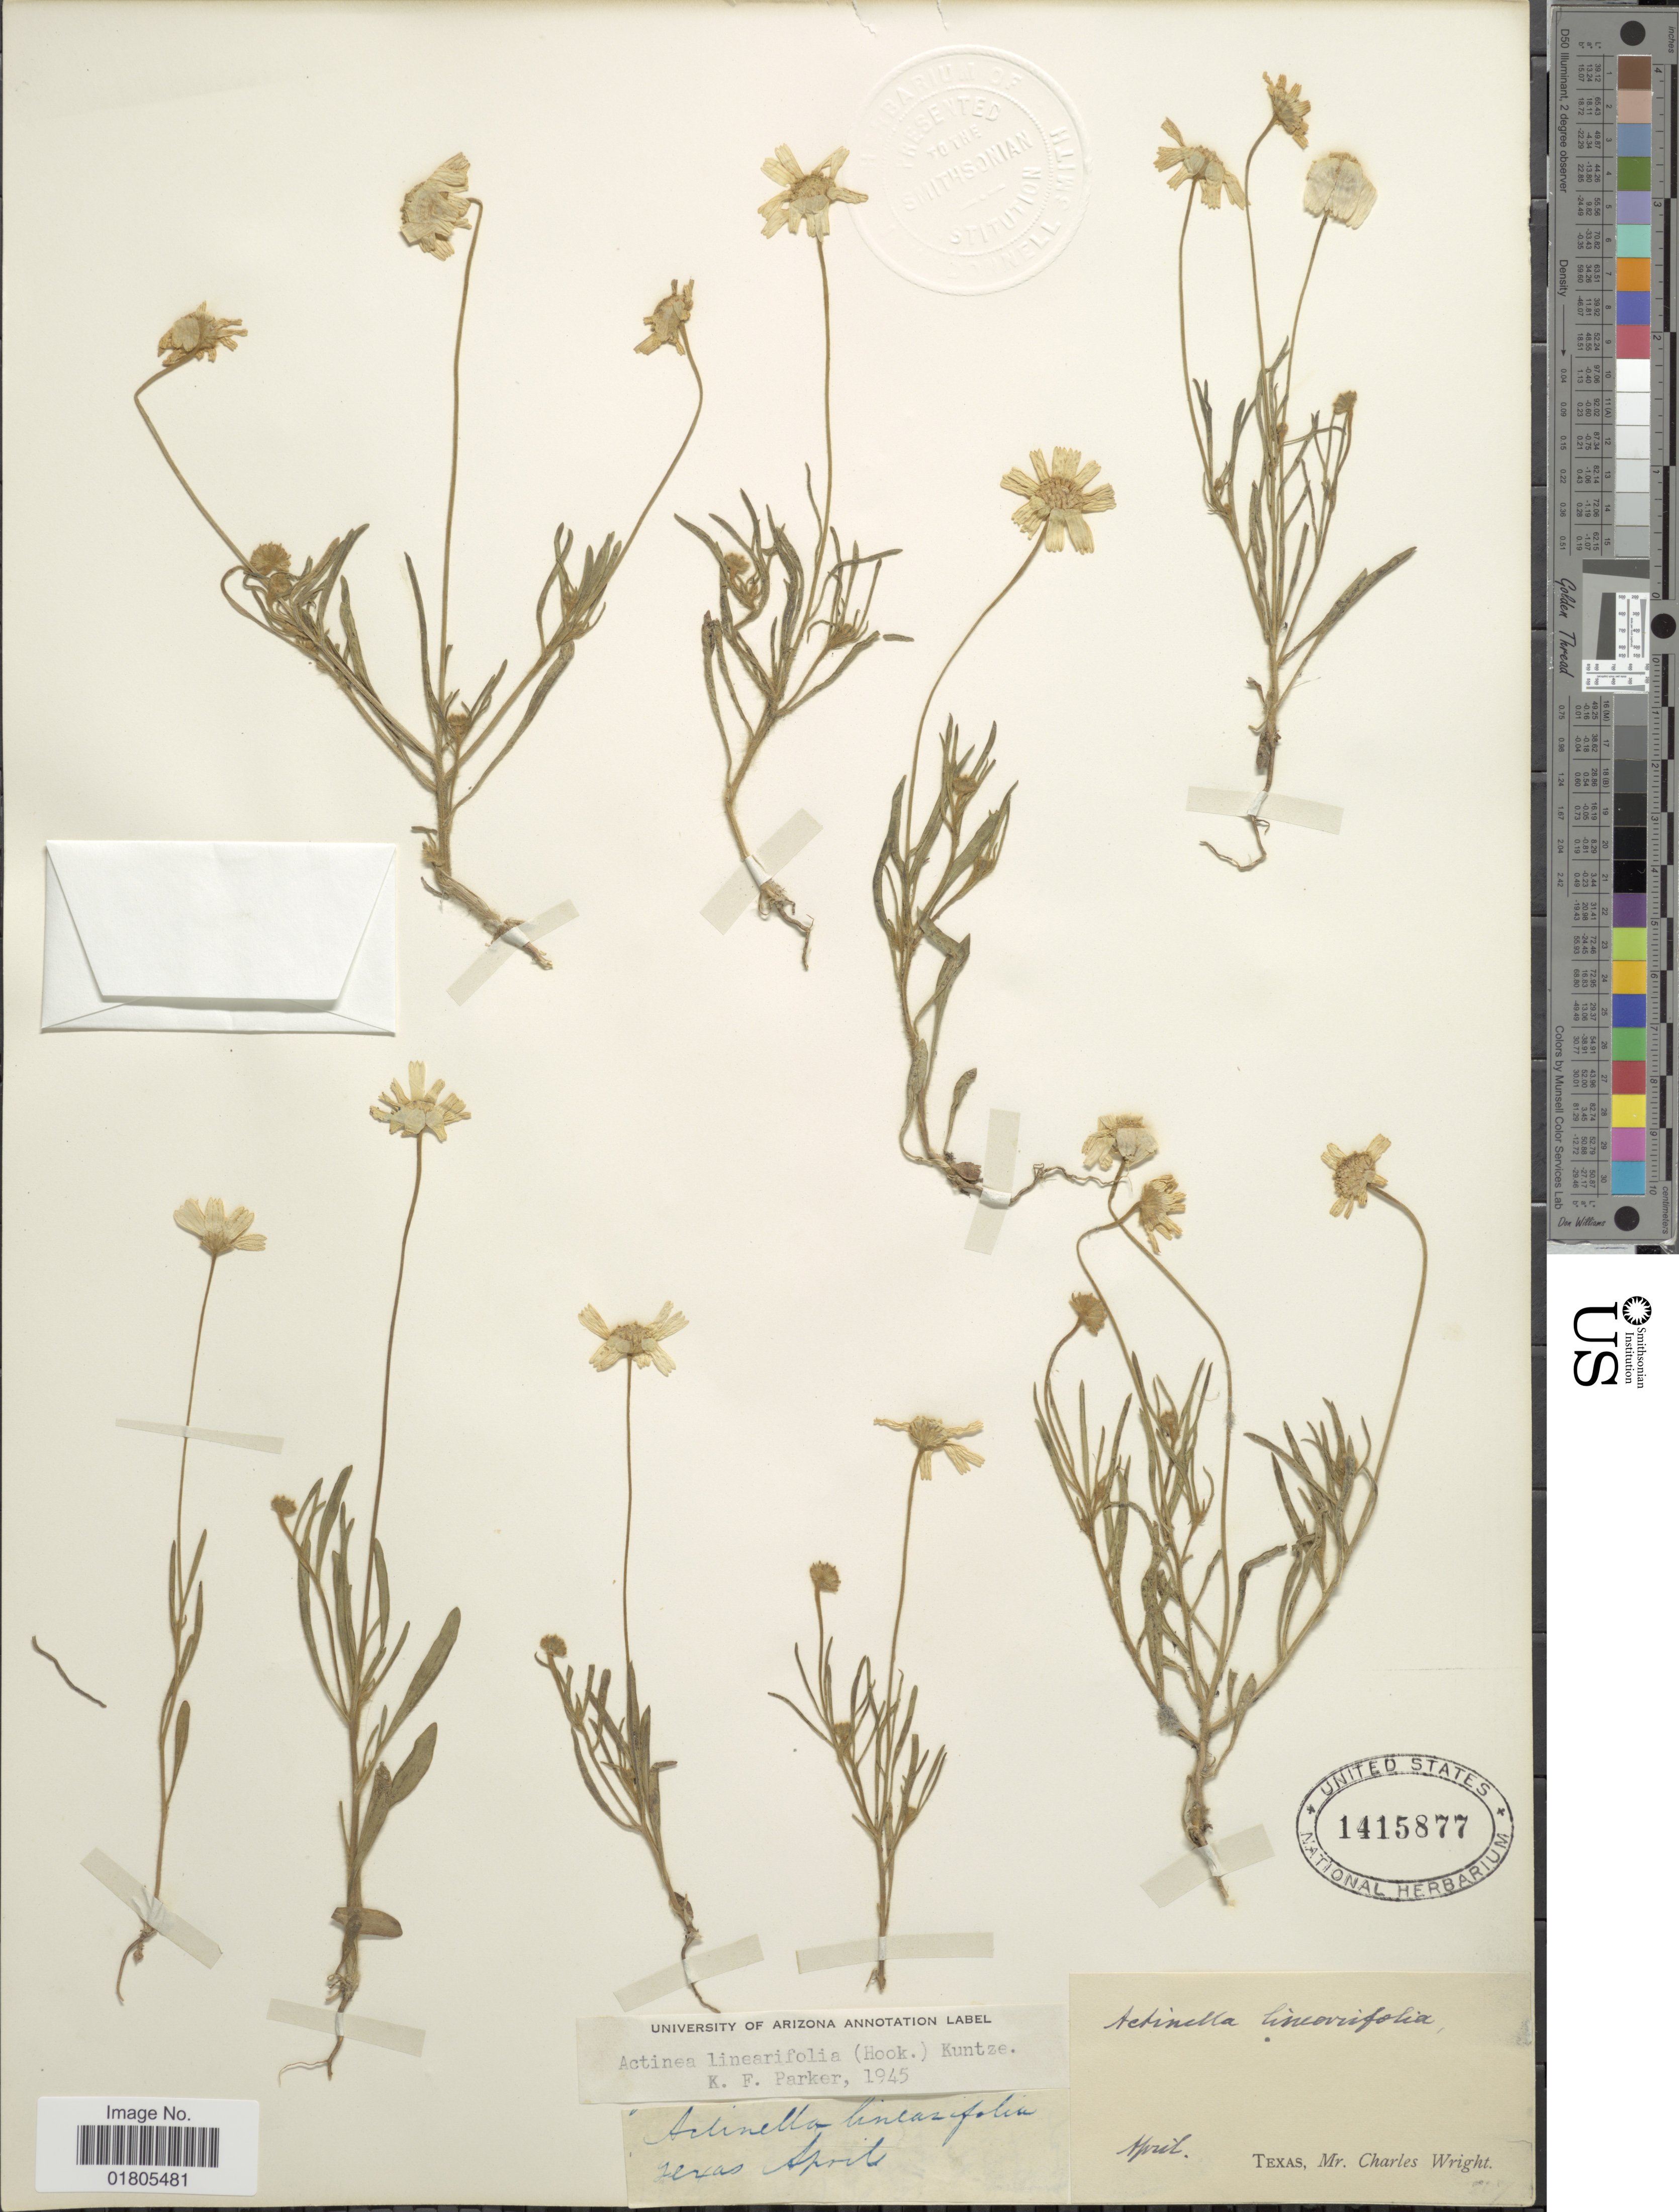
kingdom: Plantae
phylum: Tracheophyta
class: Magnoliopsida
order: Asterales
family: Asteraceae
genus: Actinea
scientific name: Actinea linearifolia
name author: (Hook.) Kuntze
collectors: C. Wright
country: United States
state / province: Texas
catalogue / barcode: US 1415877